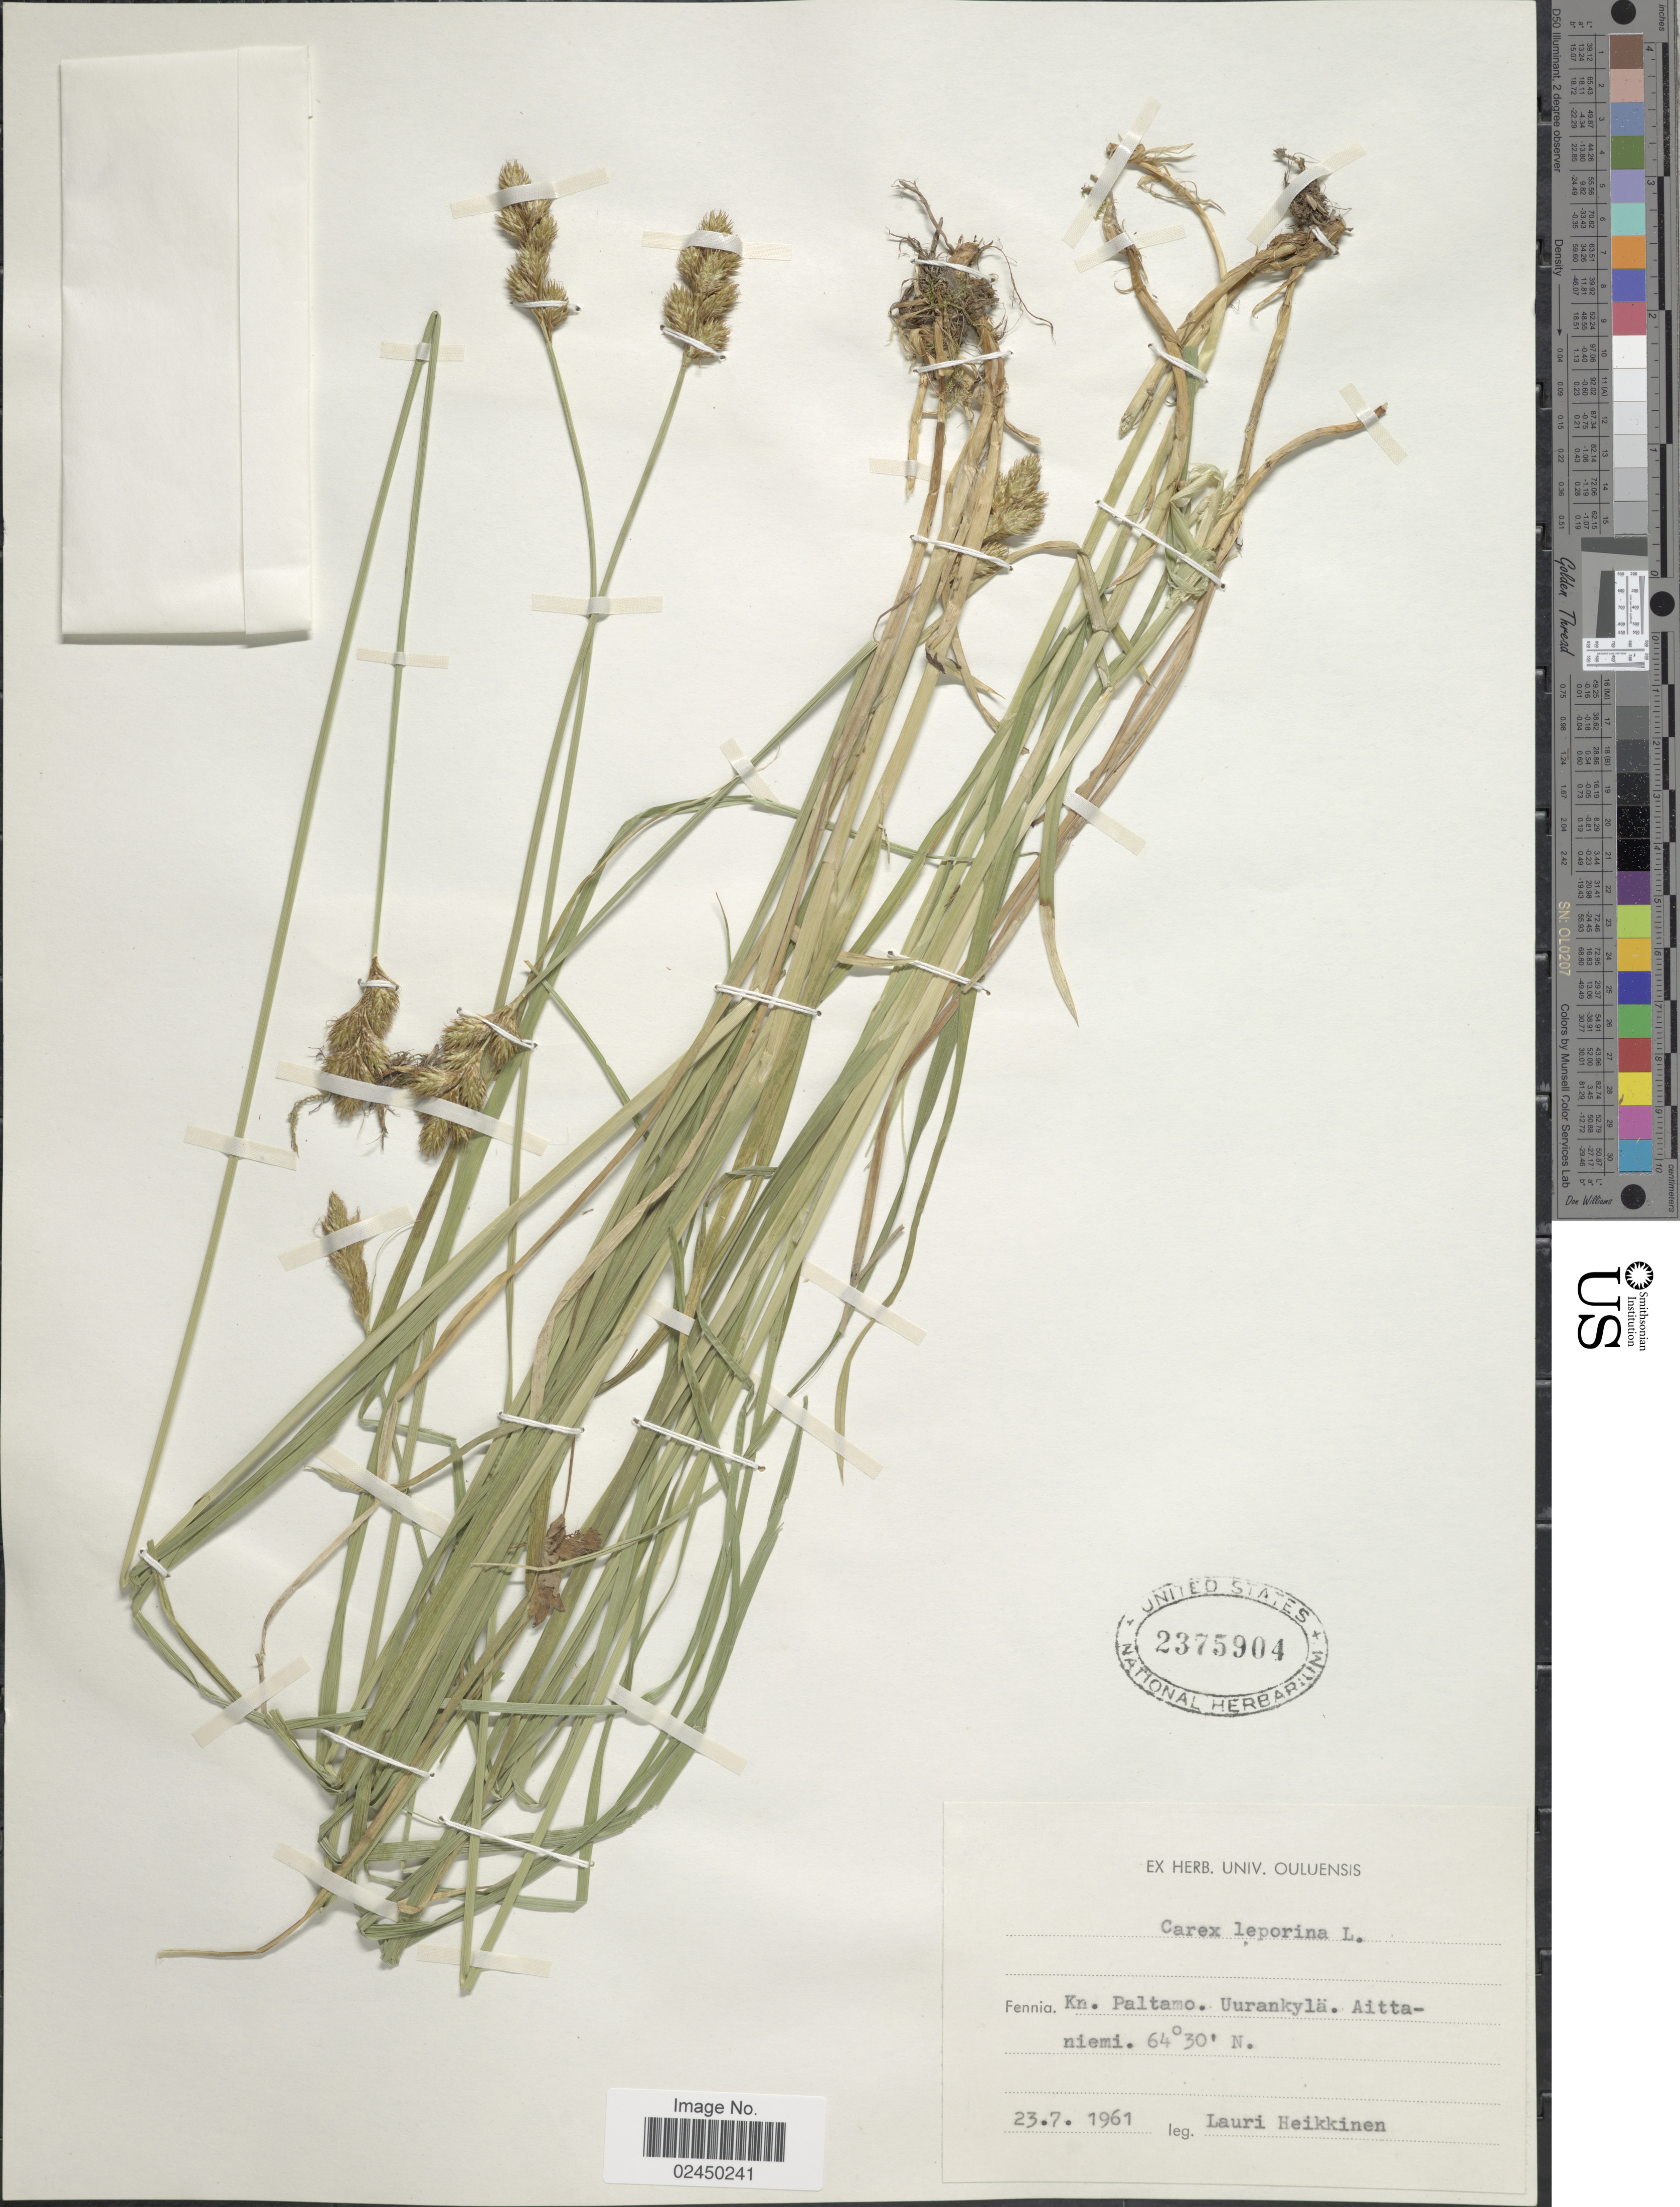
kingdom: Plantae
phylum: Tracheophyta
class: Liliopsida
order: Poales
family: Cyperaceae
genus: Carex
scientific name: Carex leporina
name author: L.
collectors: L. Heikkinen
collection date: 1961-07-23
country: Finland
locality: Kn Paltamo. Uurankylä. Aittaniemi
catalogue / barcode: US 2375904